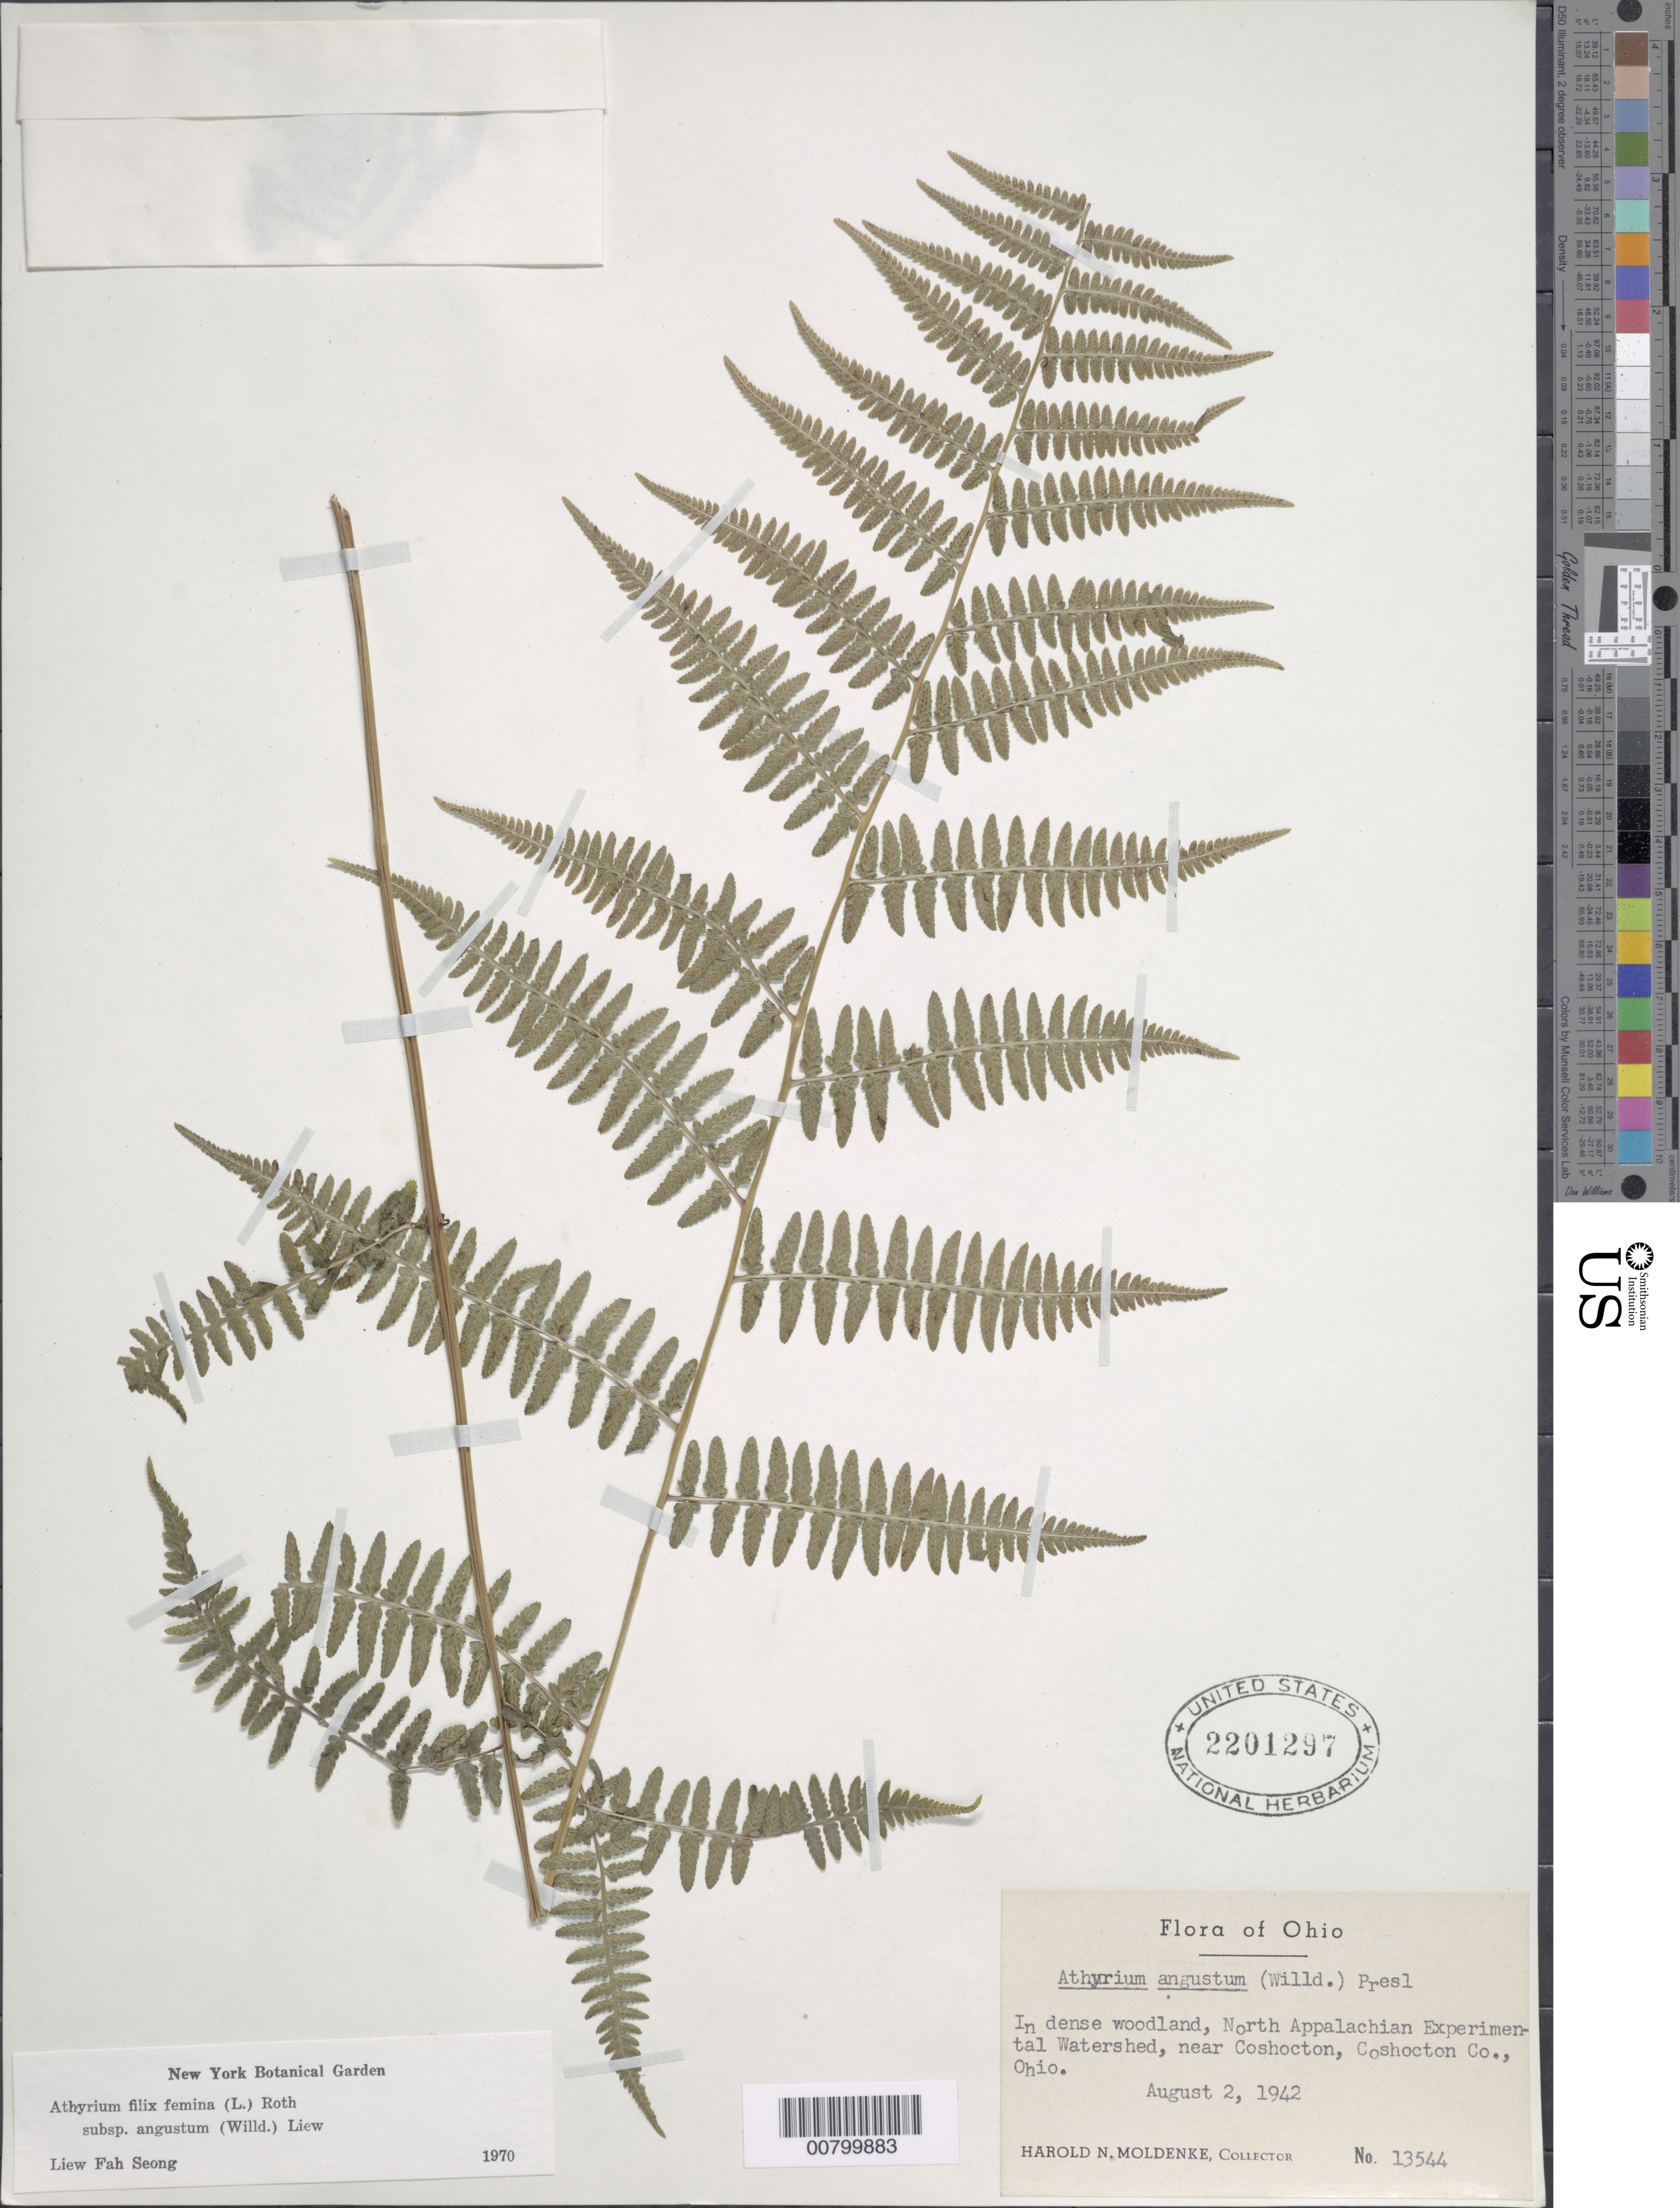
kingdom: Plantae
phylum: Tracheophyta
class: Polypodiopsida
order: Polypodiales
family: Athyriaceae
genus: Athyrium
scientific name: Athyrium filix-femina subsp. angustatum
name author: (Willd.) R.T. Clausen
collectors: H. N. Moldenke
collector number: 13544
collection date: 1942-08-02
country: United States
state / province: Ohio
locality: In dense woodland, North Appalachian Experimental Watershed, near Coshocton, Coshocton Co.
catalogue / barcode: US 2201297